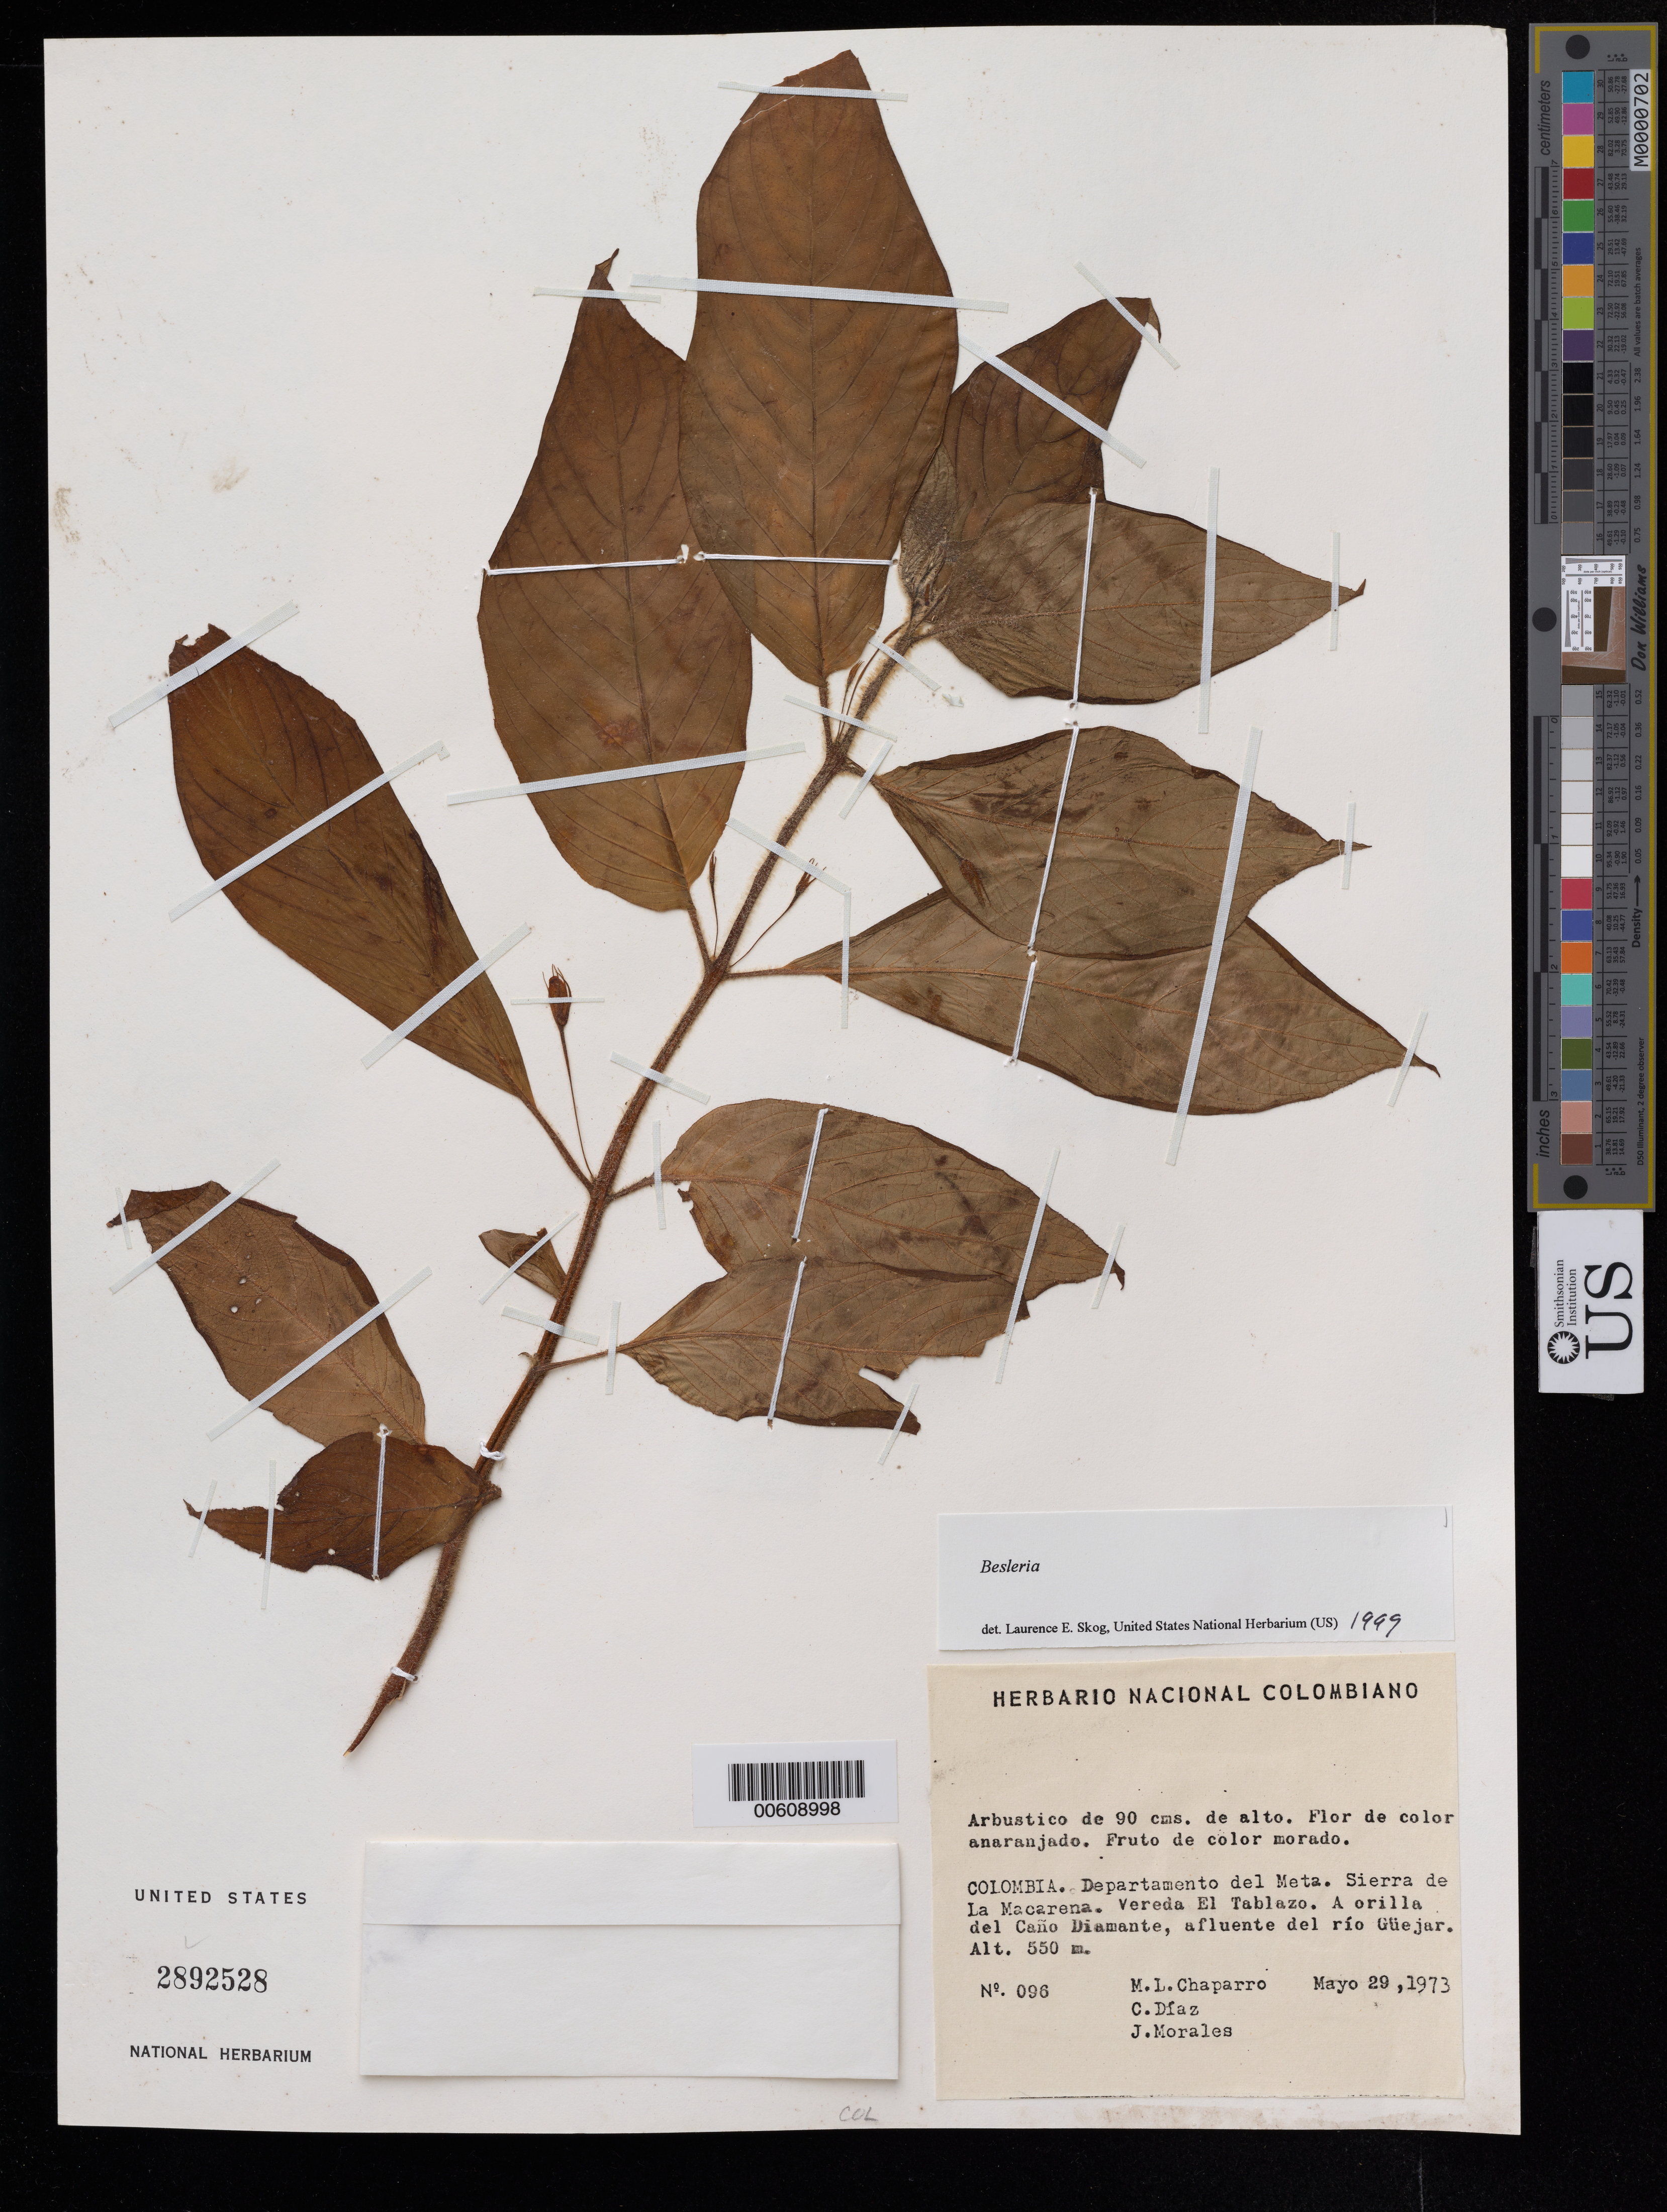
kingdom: Plantae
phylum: Tracheophyta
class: Magnoliopsida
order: Lamiales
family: Gesneriaceae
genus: Besleria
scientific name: Besleria sp.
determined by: Skog, Laurence E.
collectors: M. Chaparro, C. Díaz & J. Morales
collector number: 96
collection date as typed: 29 May 1973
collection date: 1973-05-29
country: Colombia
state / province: Meta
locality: Sierra de La Macarena, Vereda El Tablazo, a orilla del Caño Diamante, afluente del río Güejar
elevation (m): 550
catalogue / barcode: US 2892528